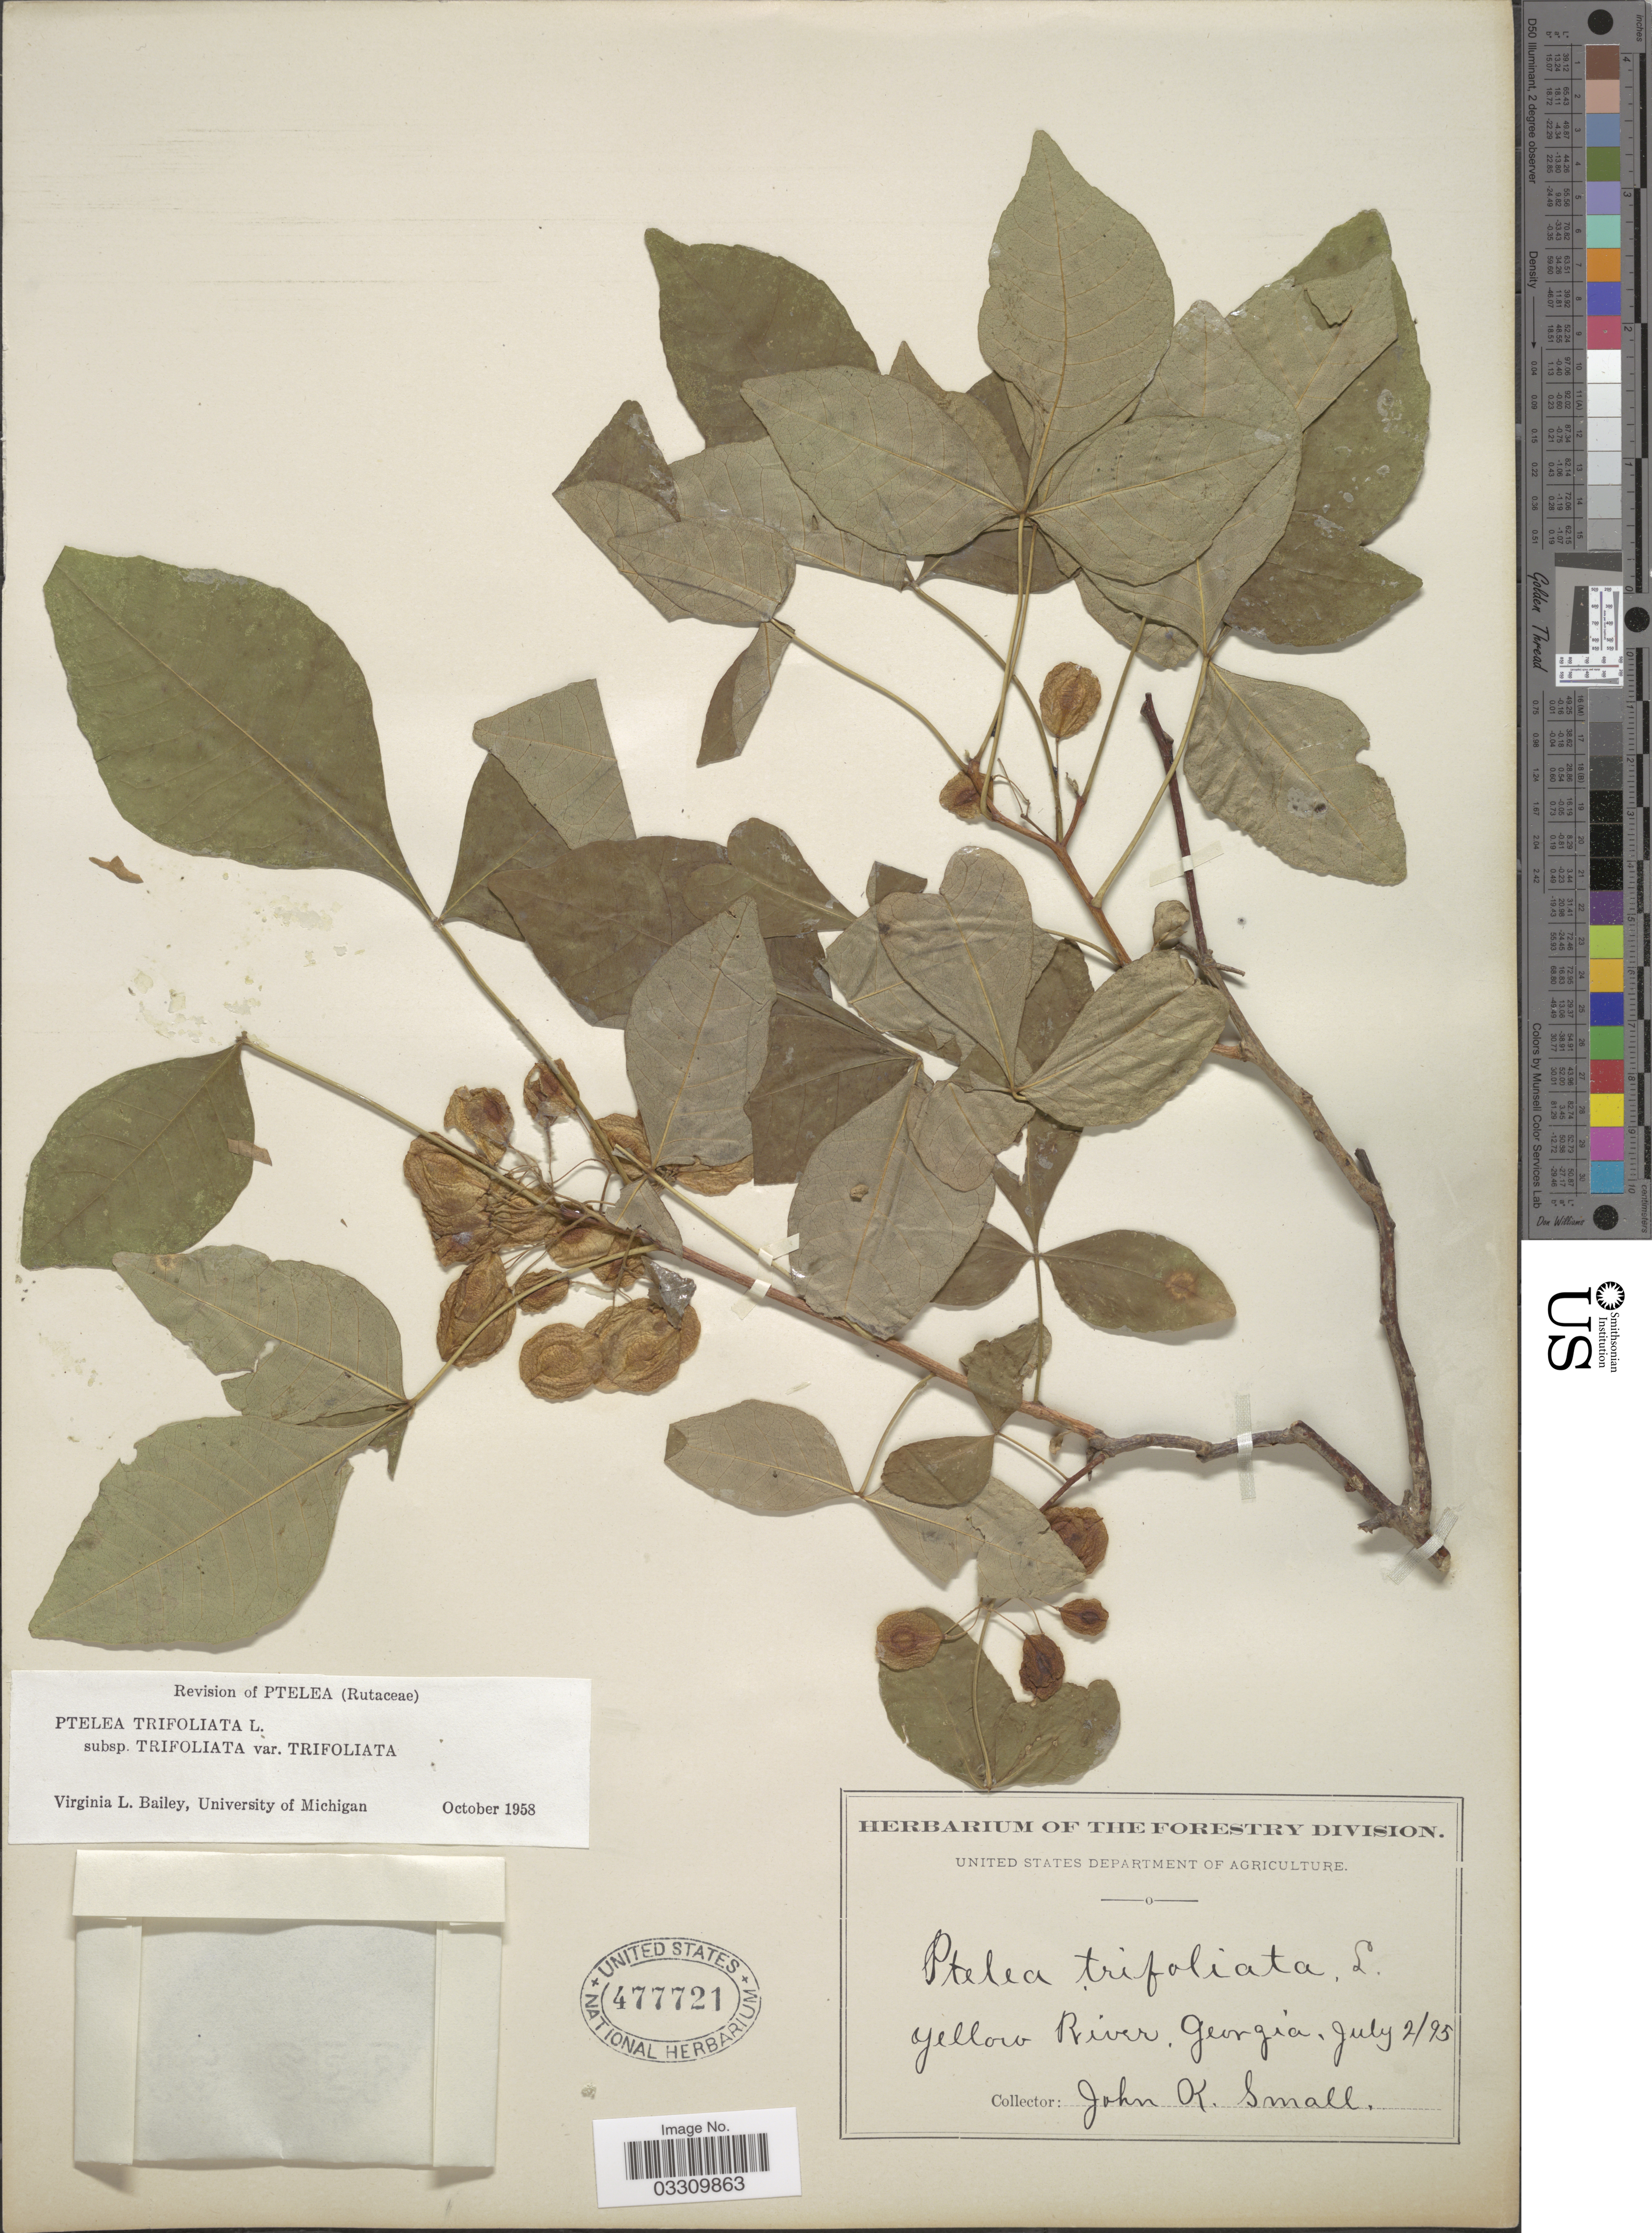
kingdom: Plantae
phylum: Tracheophyta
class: Magnoliopsida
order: Sapindales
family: Rutaceae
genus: Ptelea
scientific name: Ptelea trifoliata var. trifoliata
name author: L.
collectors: J. K. Small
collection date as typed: Transcribed d/m/y: 2/7/95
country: United States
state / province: Georgia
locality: Yellow River.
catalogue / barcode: US 477721